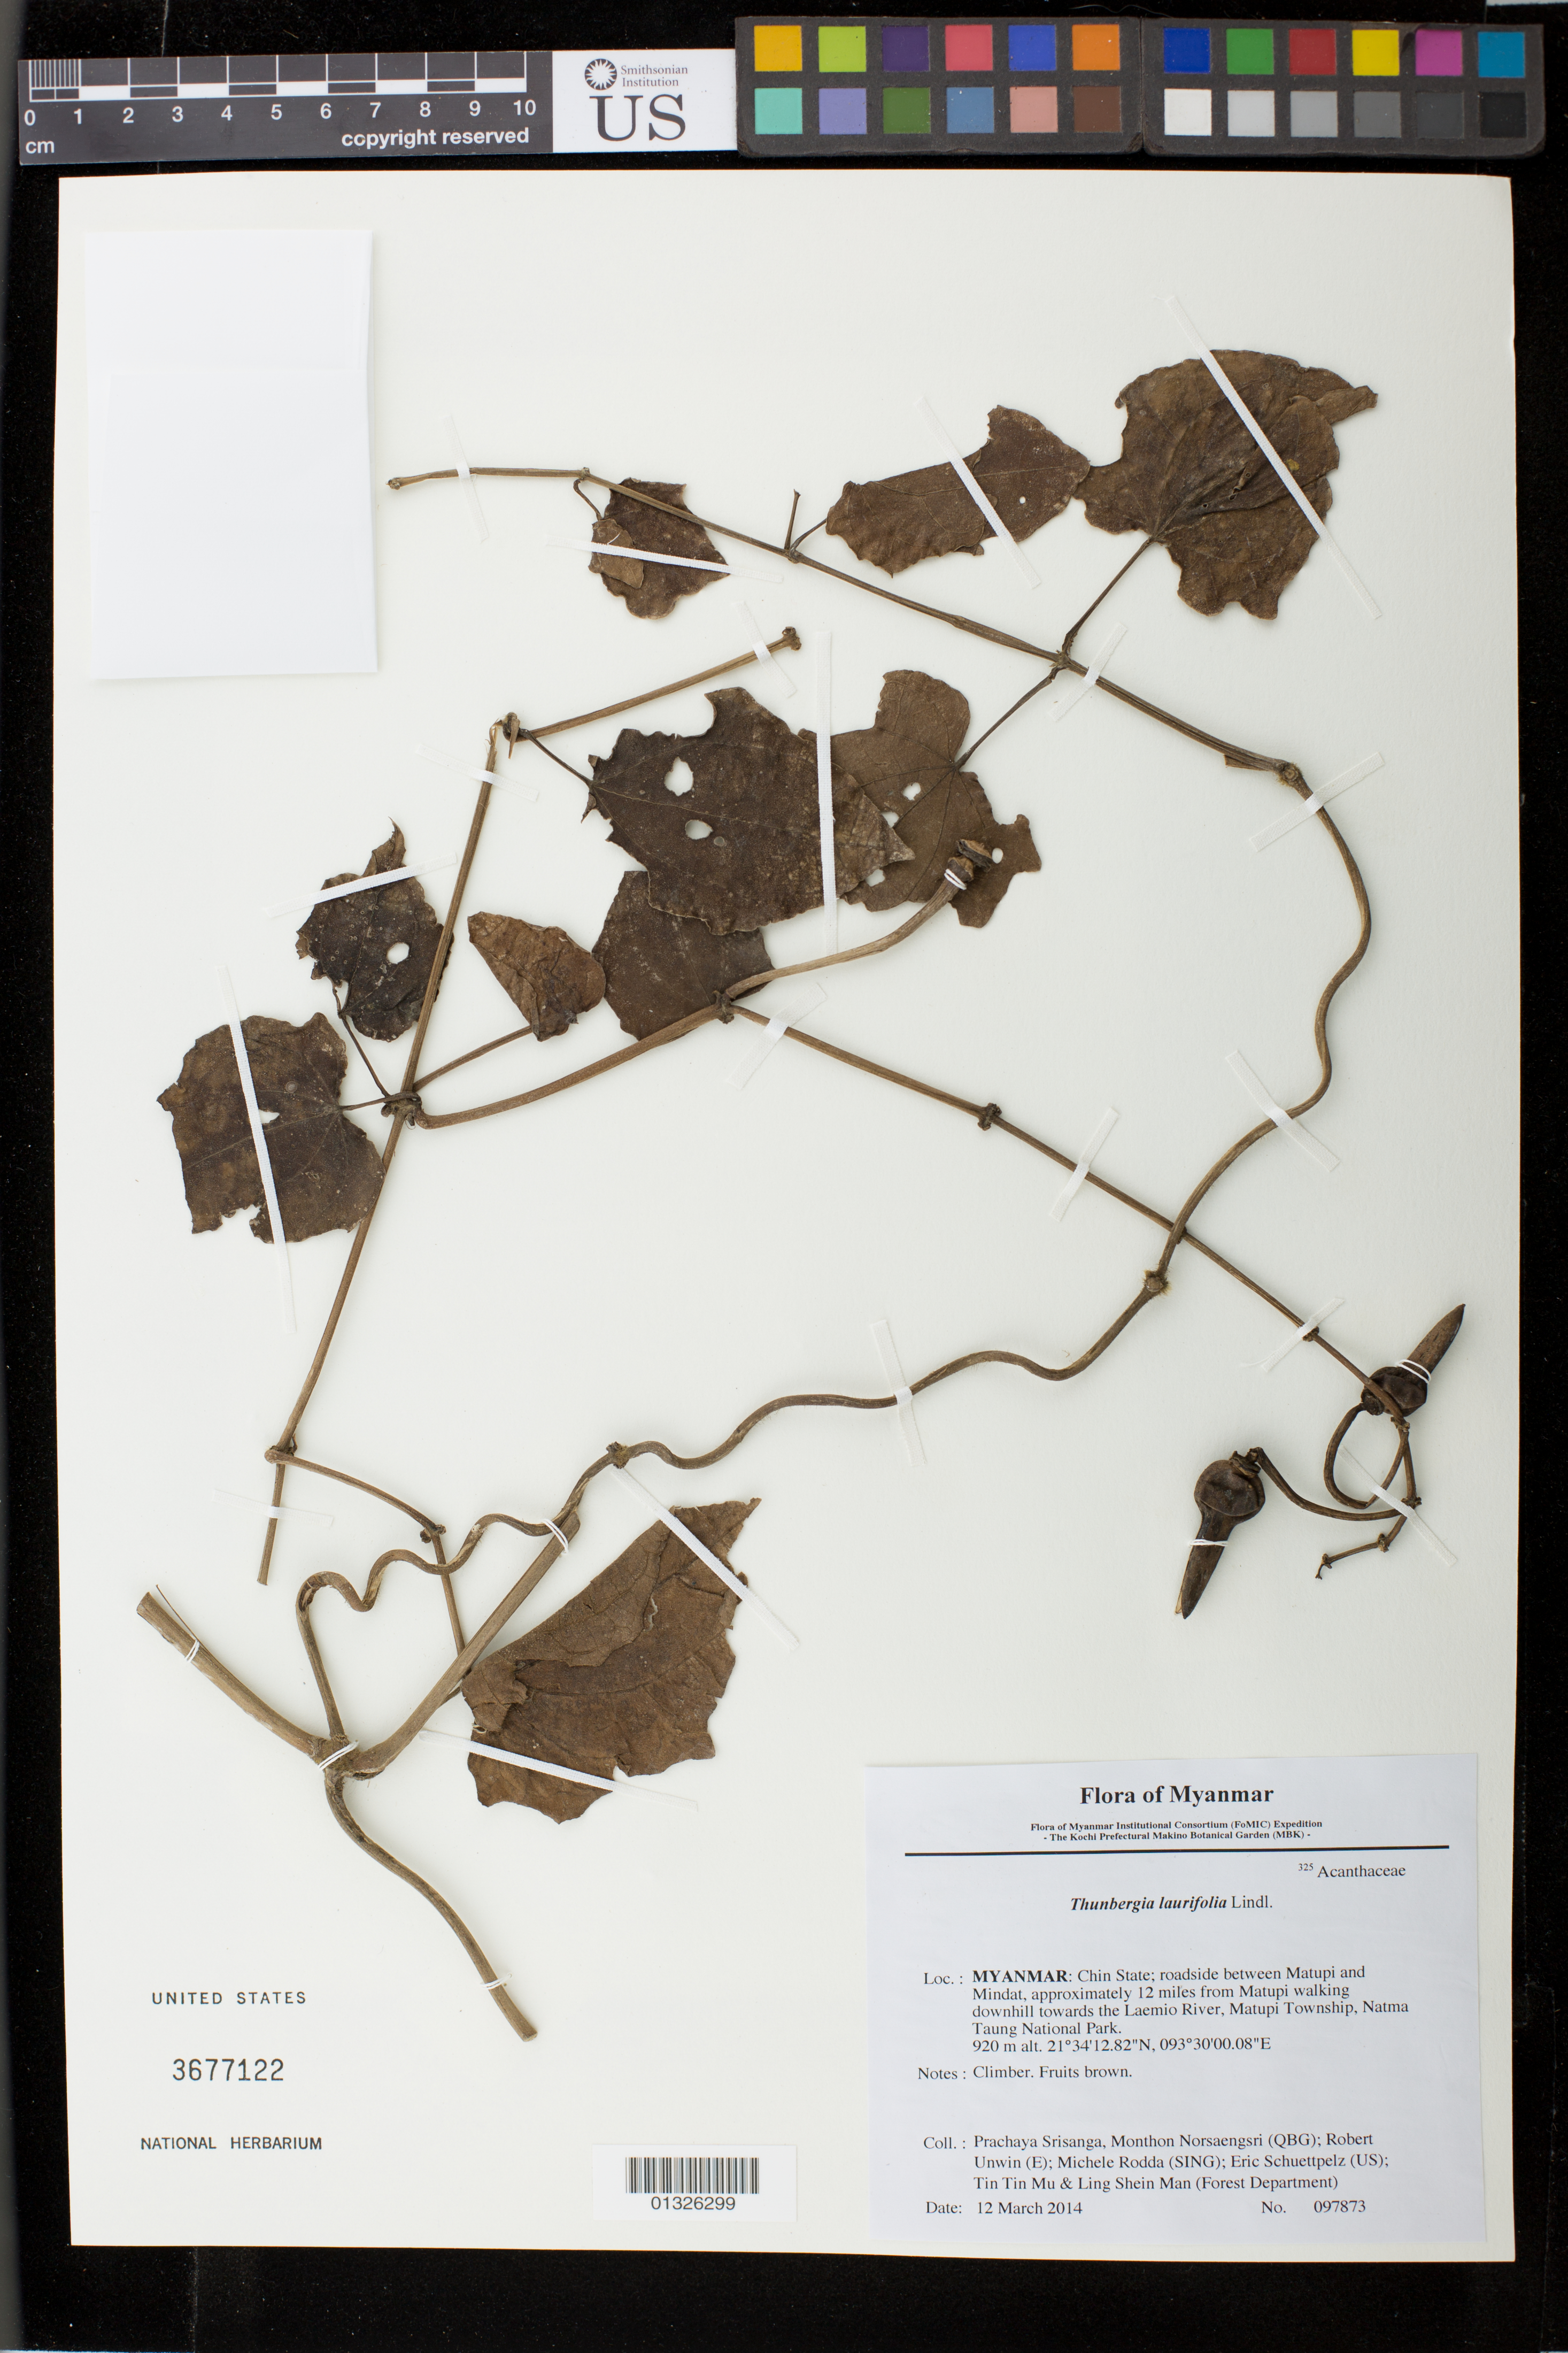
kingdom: Plantae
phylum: Tracheophyta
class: Magnoliopsida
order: Lamiales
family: Acanthaceae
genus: Thunbergia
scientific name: Thunbergia laurifolia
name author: Lindl.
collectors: P. Srisanga, M. Norsaengsri, R. Unwin, M. Rodda, E. Schuettpelz, Tin Tin Mu & Ling Shein Man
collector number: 97873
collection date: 2014-03-12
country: Myanmar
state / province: Chin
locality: Roadside between Matupi and Mindat, approximately 12 miles from Matupi walking downhill towards the Laemio River, Matupi Township, Natma Taung National Park.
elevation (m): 920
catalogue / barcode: US 3677122